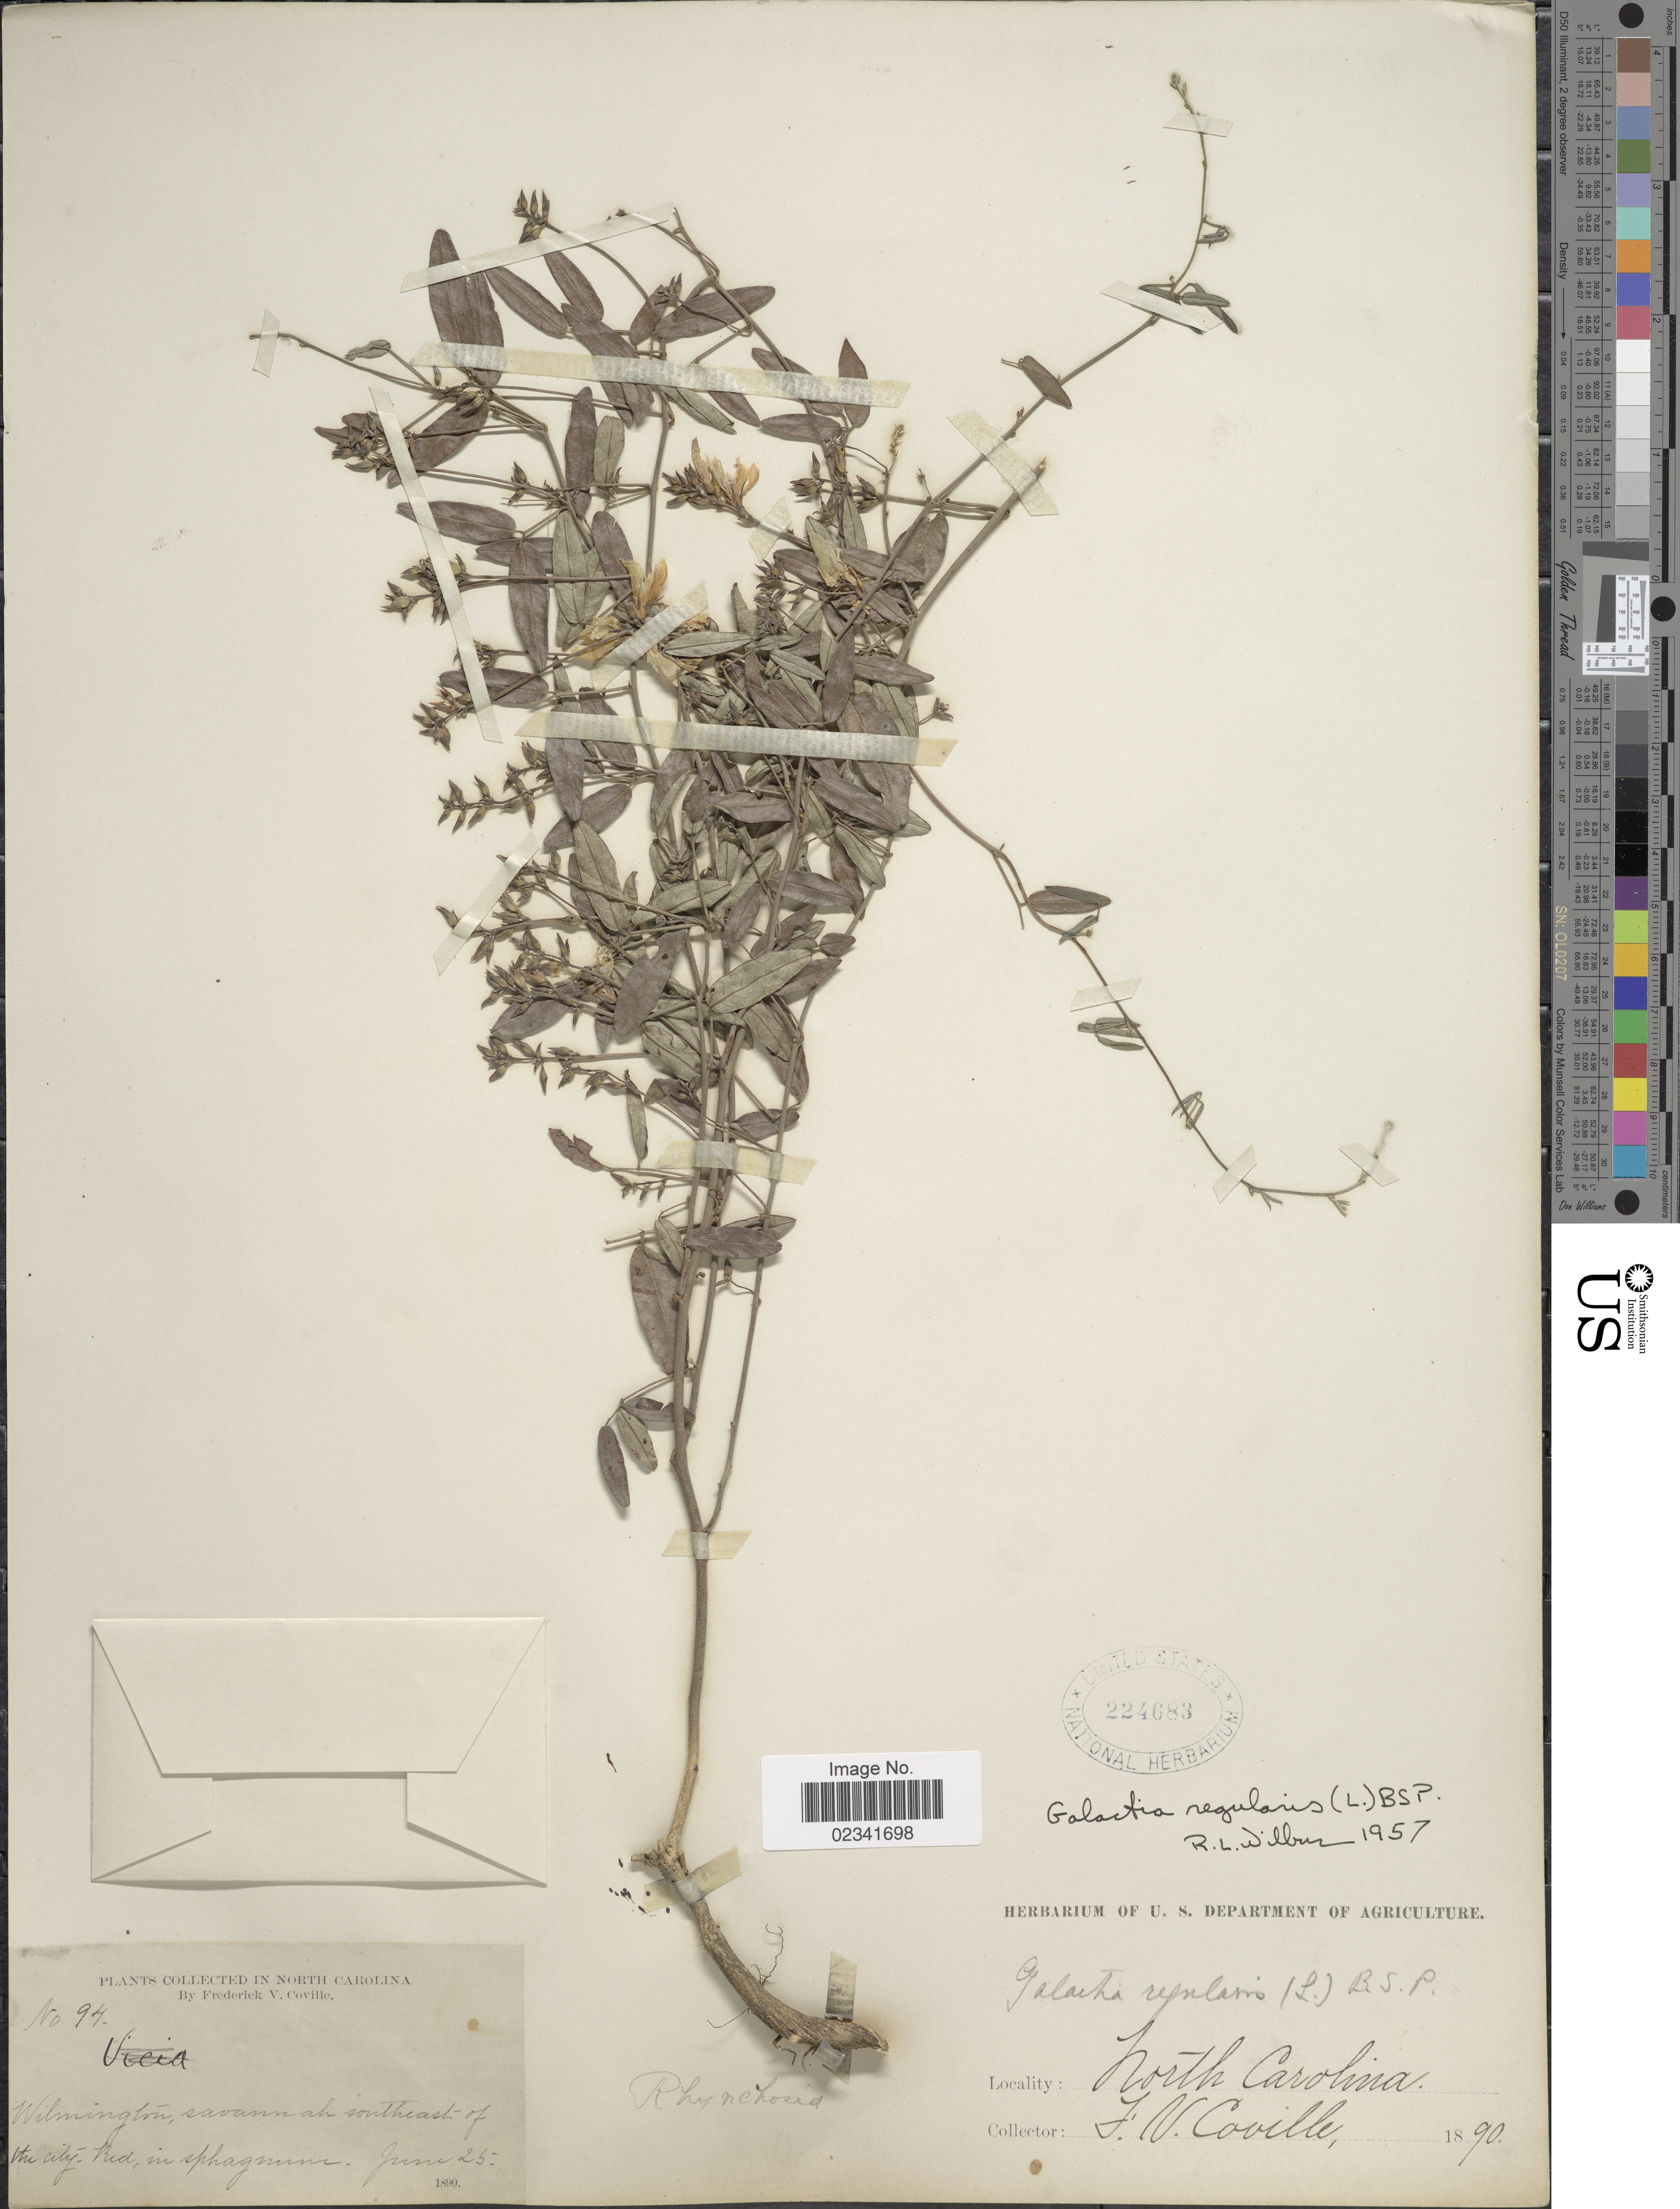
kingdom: Plantae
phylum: Tracheophyta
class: Magnoliopsida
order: Fabales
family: Fabaceae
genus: Galactia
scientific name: Galactia regularis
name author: (L.) Britton, Stearns & Poggenb.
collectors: F. V. Coville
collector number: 94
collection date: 1890-06-25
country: United States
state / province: North Carolina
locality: Wilmington, savannah southeast of the city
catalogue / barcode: US 224683